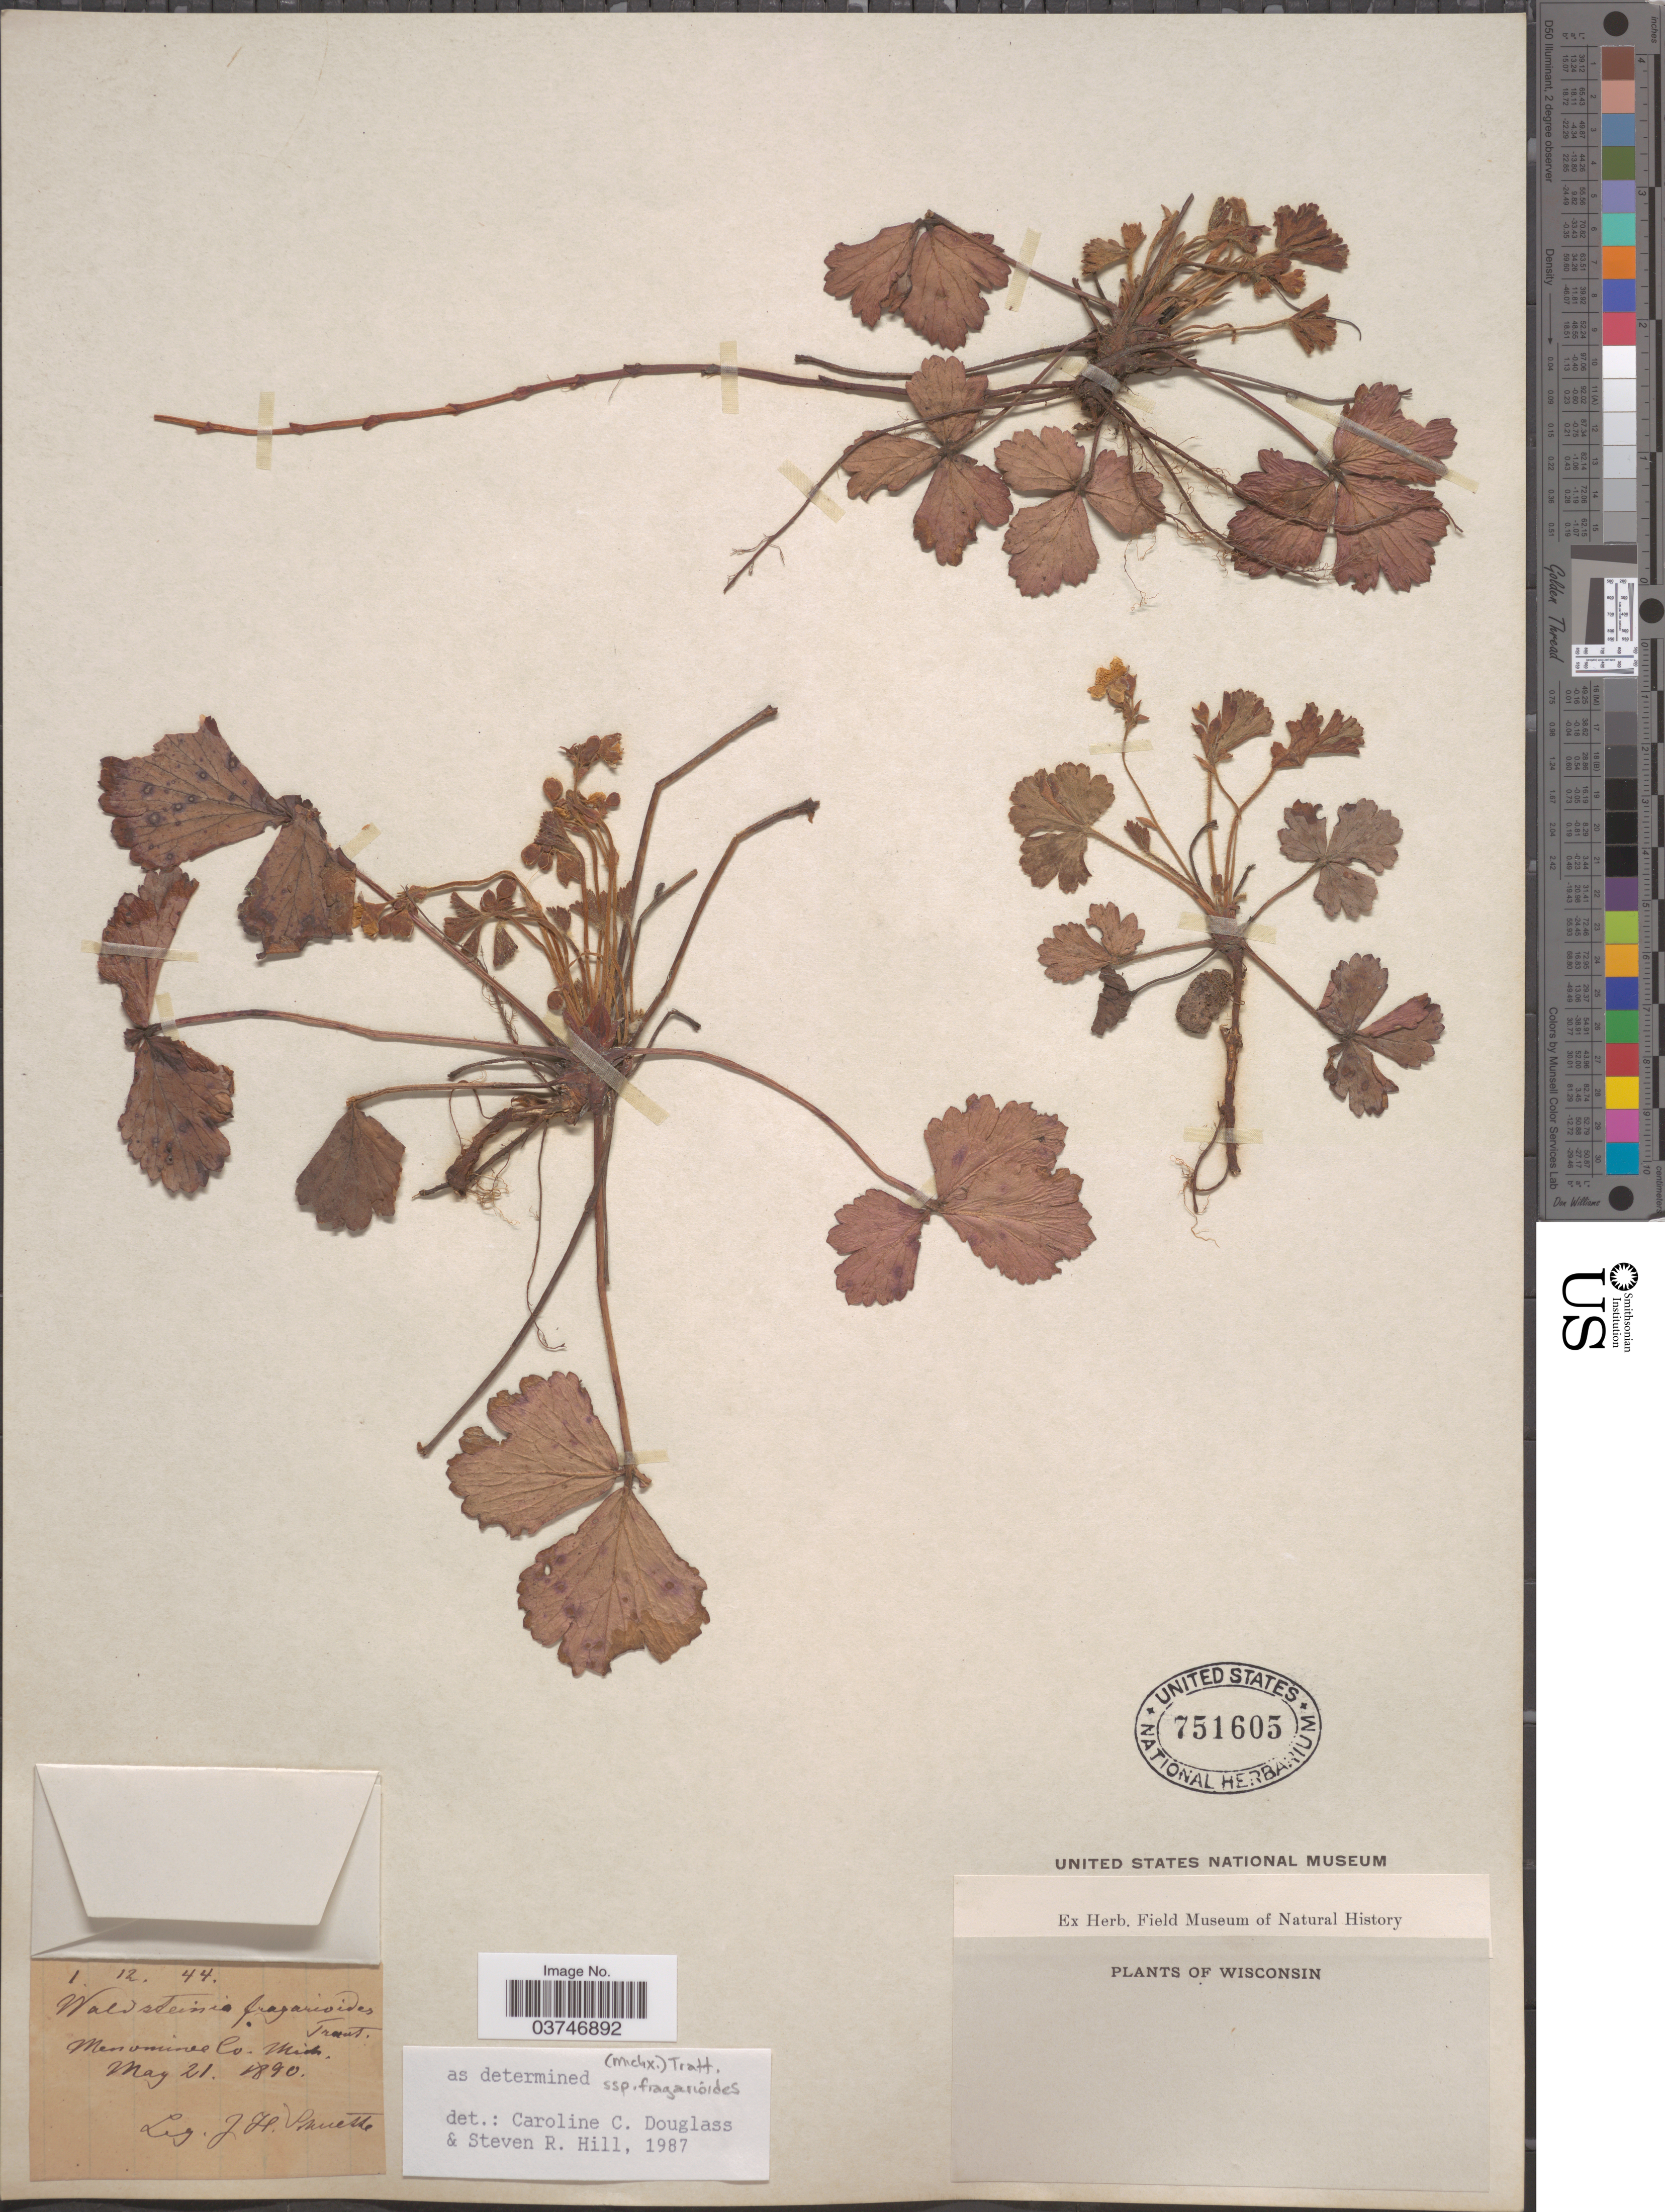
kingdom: Plantae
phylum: Tracheophyta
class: Magnoliopsida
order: Rosales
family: Rosaceae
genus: Waldsteinia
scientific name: Waldsteinia fragarioides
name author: (Michx.) Tratt.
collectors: J. H. Schuette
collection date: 1890-05-21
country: United States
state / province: Michigan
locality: Menominee Co.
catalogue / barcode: US 751605